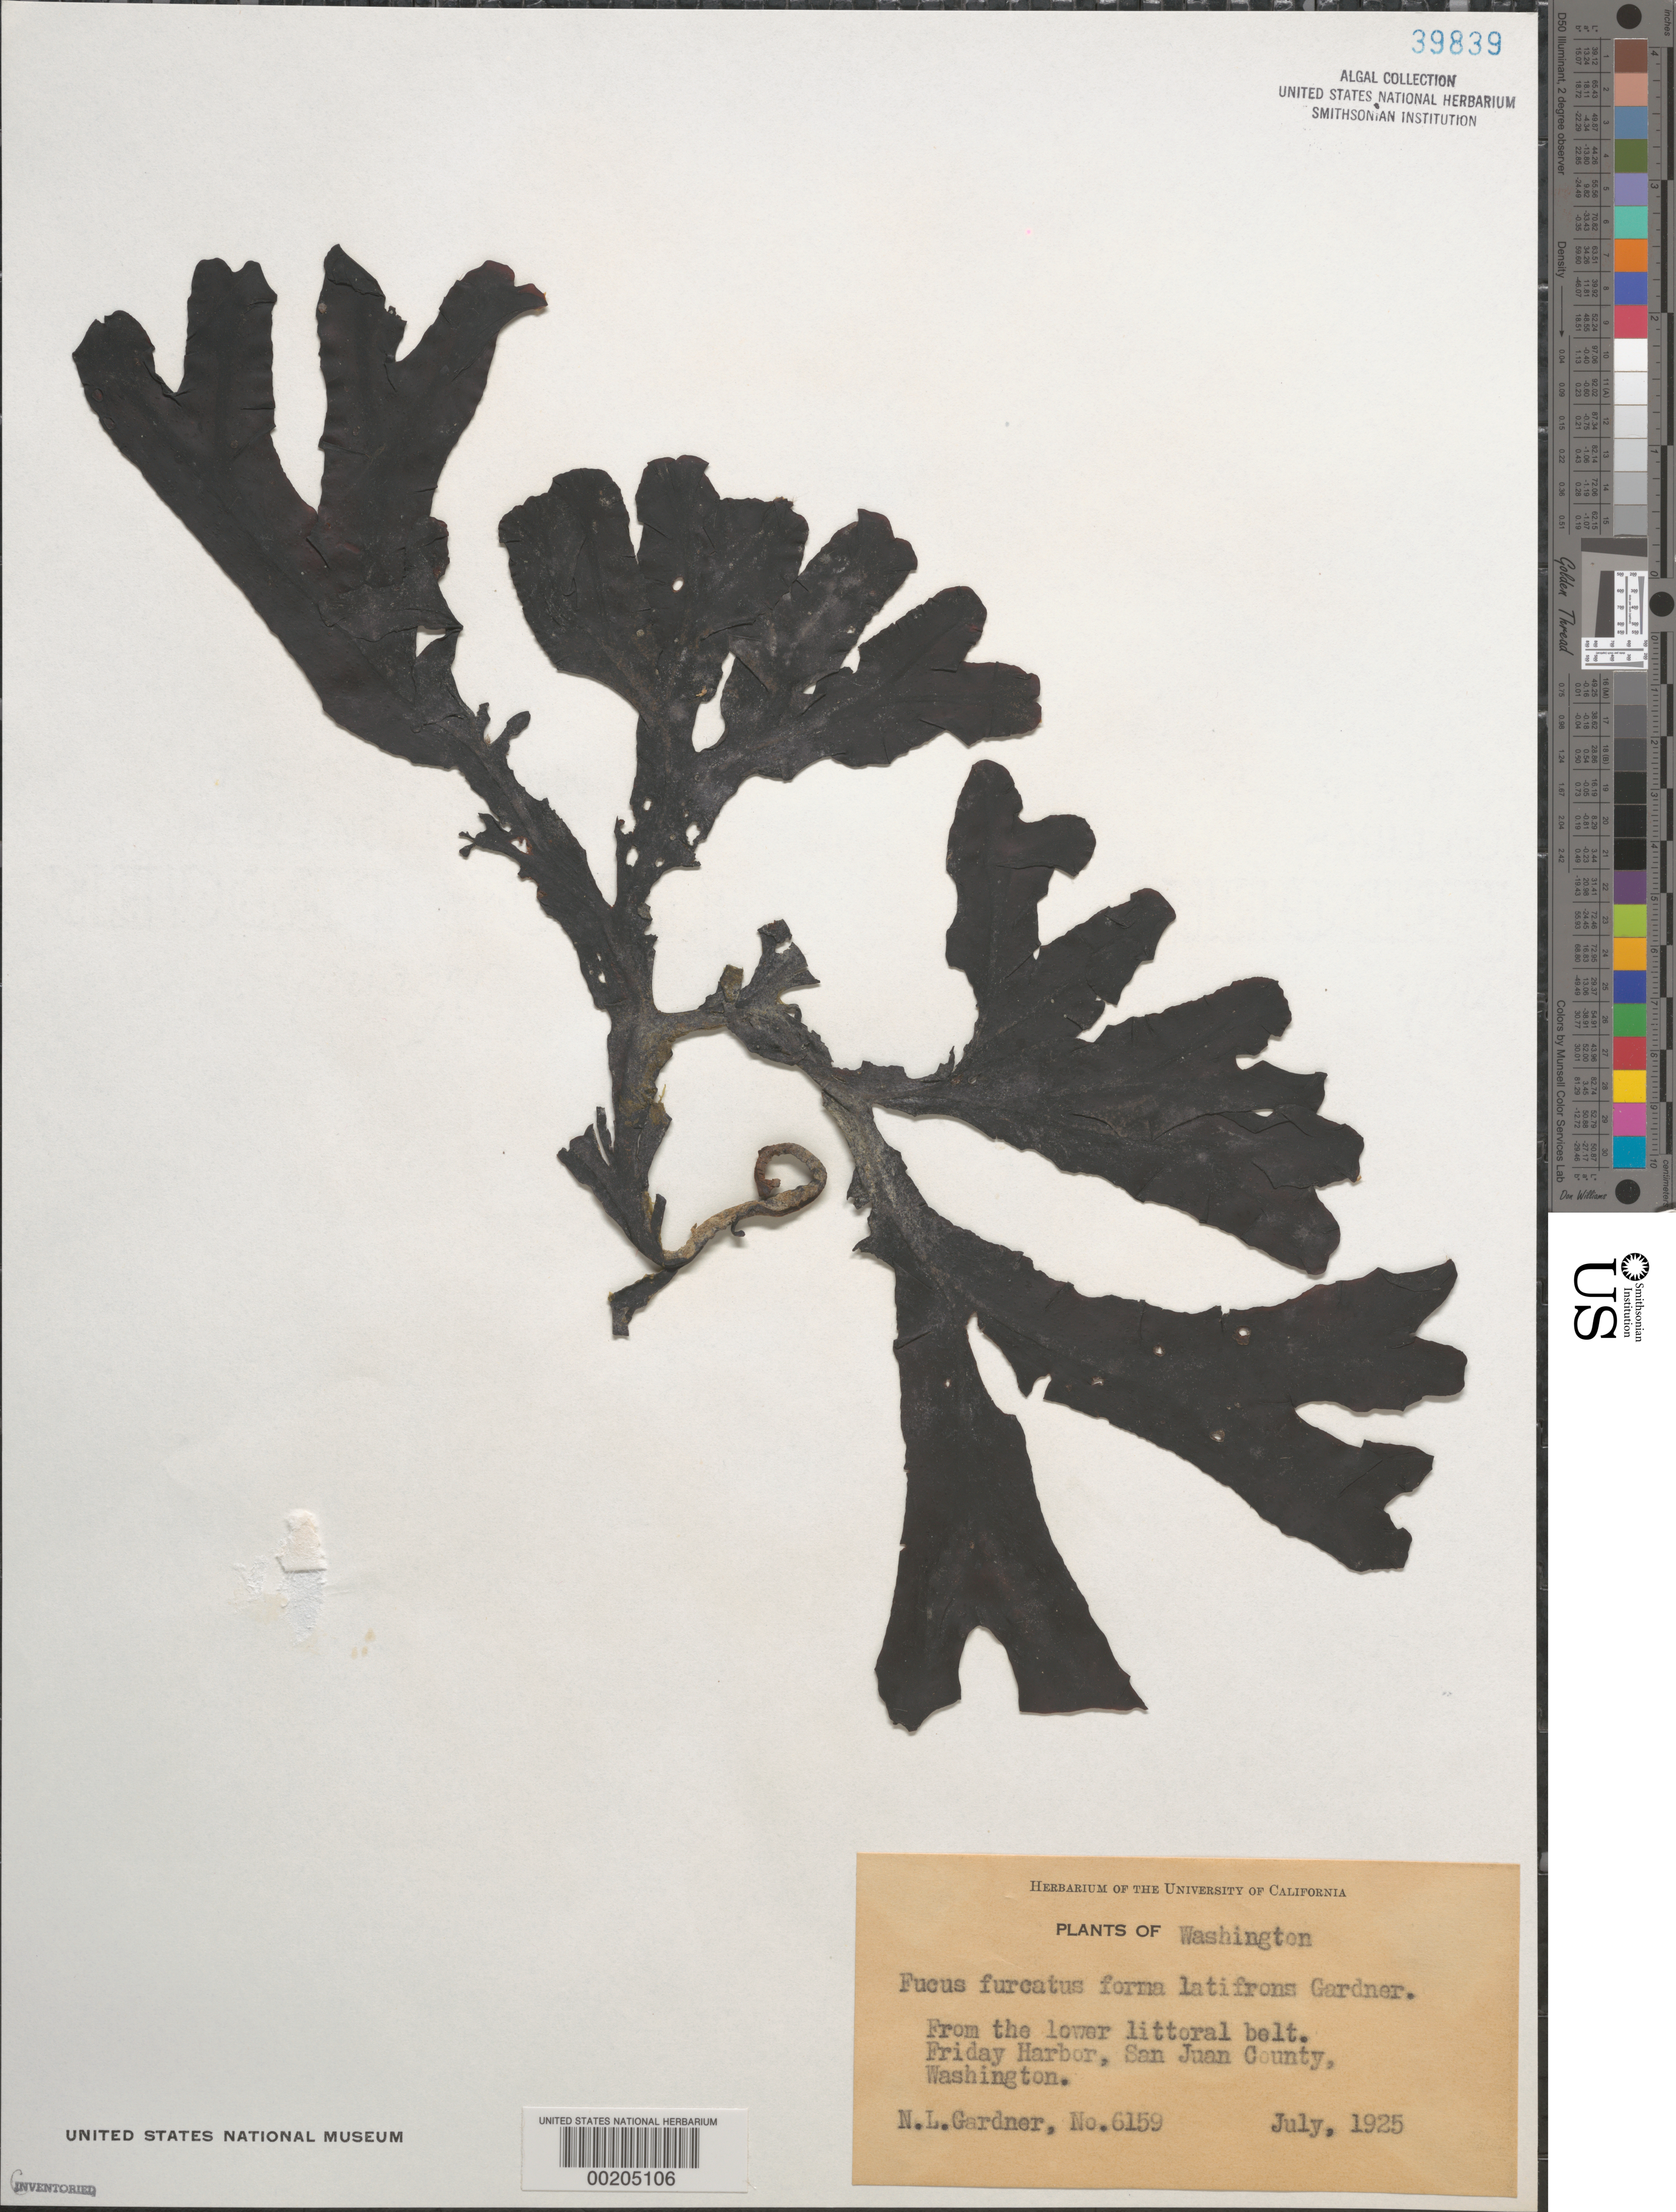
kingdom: Chromista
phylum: Ochrophyta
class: Phaeophyceae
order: Fucales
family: Fucaceae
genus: Fucus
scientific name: Fucus distichus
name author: L.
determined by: Algae name updating Project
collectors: N. Gardner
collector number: NLG 6159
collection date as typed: Jul 1925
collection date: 1925-07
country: United States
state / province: Washington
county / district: San Juan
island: San Juan Island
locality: Friday Harbor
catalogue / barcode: US 39839